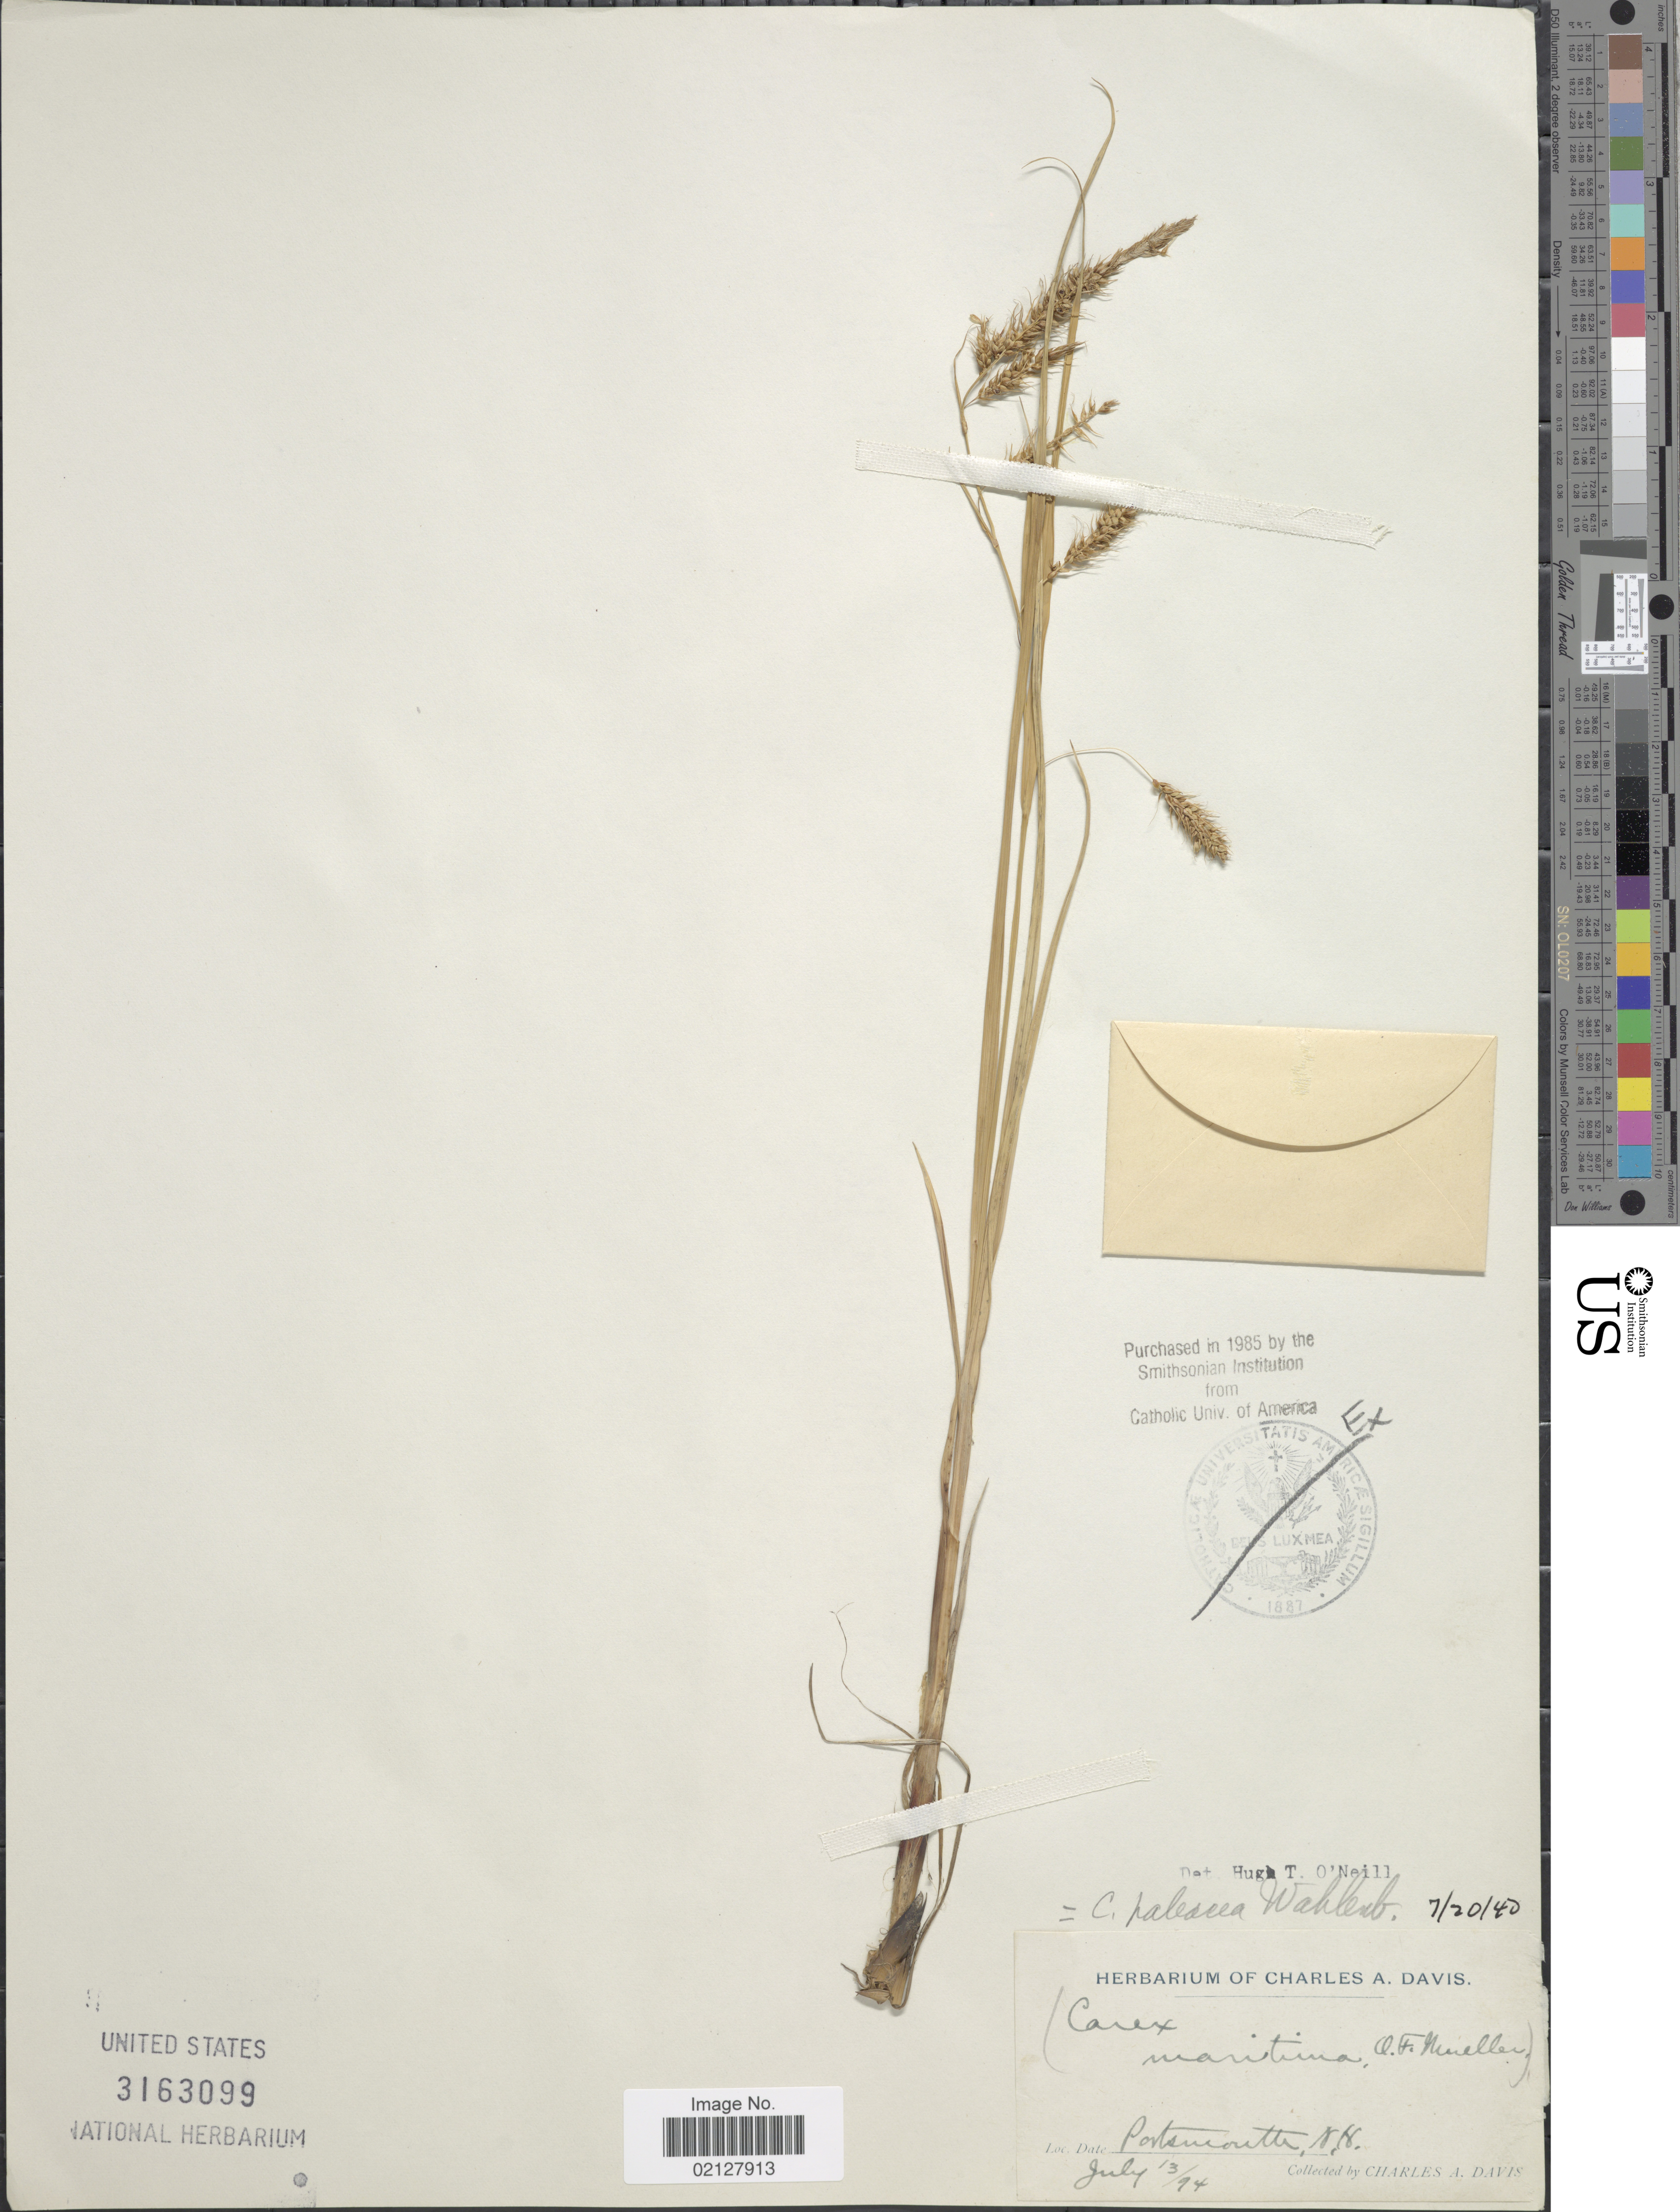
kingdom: Plantae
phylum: Tracheophyta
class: Liliopsida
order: Poales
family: Cyperaceae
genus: Carex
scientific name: Carex paleacea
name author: Schreb. ex Wahlenb.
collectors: C. Davis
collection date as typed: Transcribed d/m/y: 13/7/94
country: United States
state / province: New Hampshire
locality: Portsmouth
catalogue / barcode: US 3163099